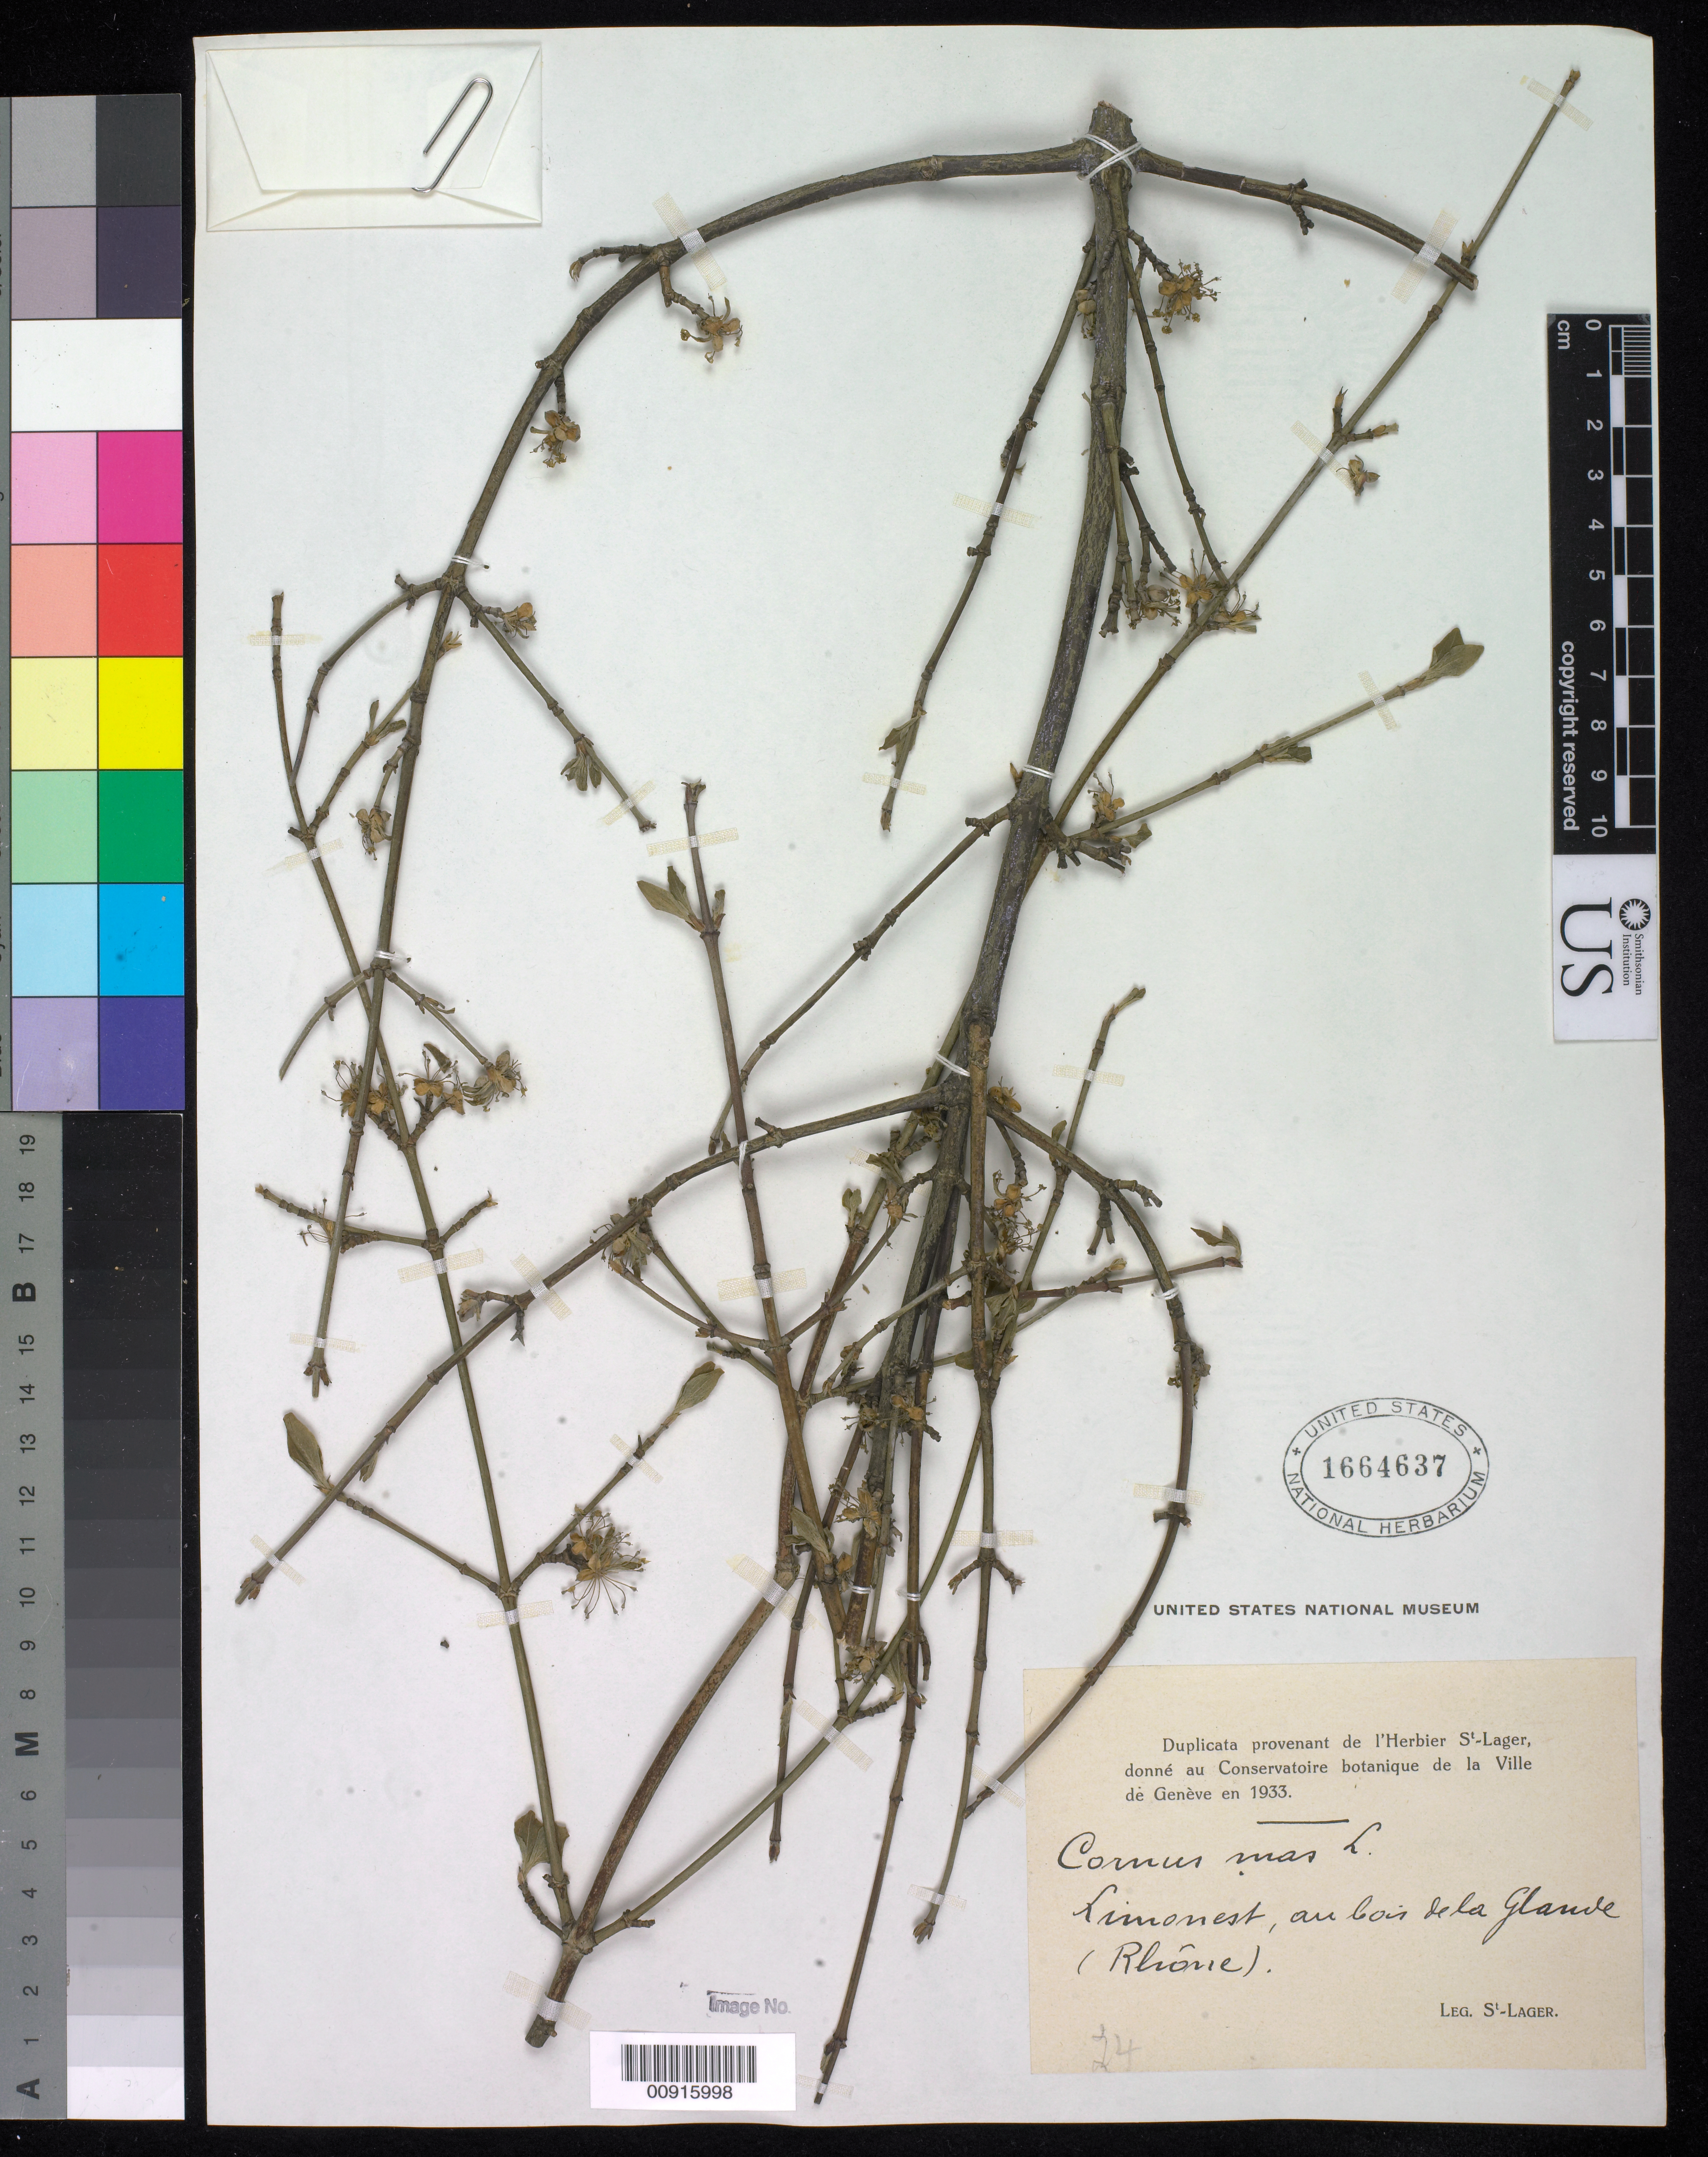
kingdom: Plantae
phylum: Tracheophyta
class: Magnoliopsida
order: Cornales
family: Cornaceae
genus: Cornus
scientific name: Cornus mas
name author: L.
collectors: J. B. Saint-Lager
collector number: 24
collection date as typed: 1933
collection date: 1933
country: France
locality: Limonesll au bois de la glande, Rhone.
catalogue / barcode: US 1664637